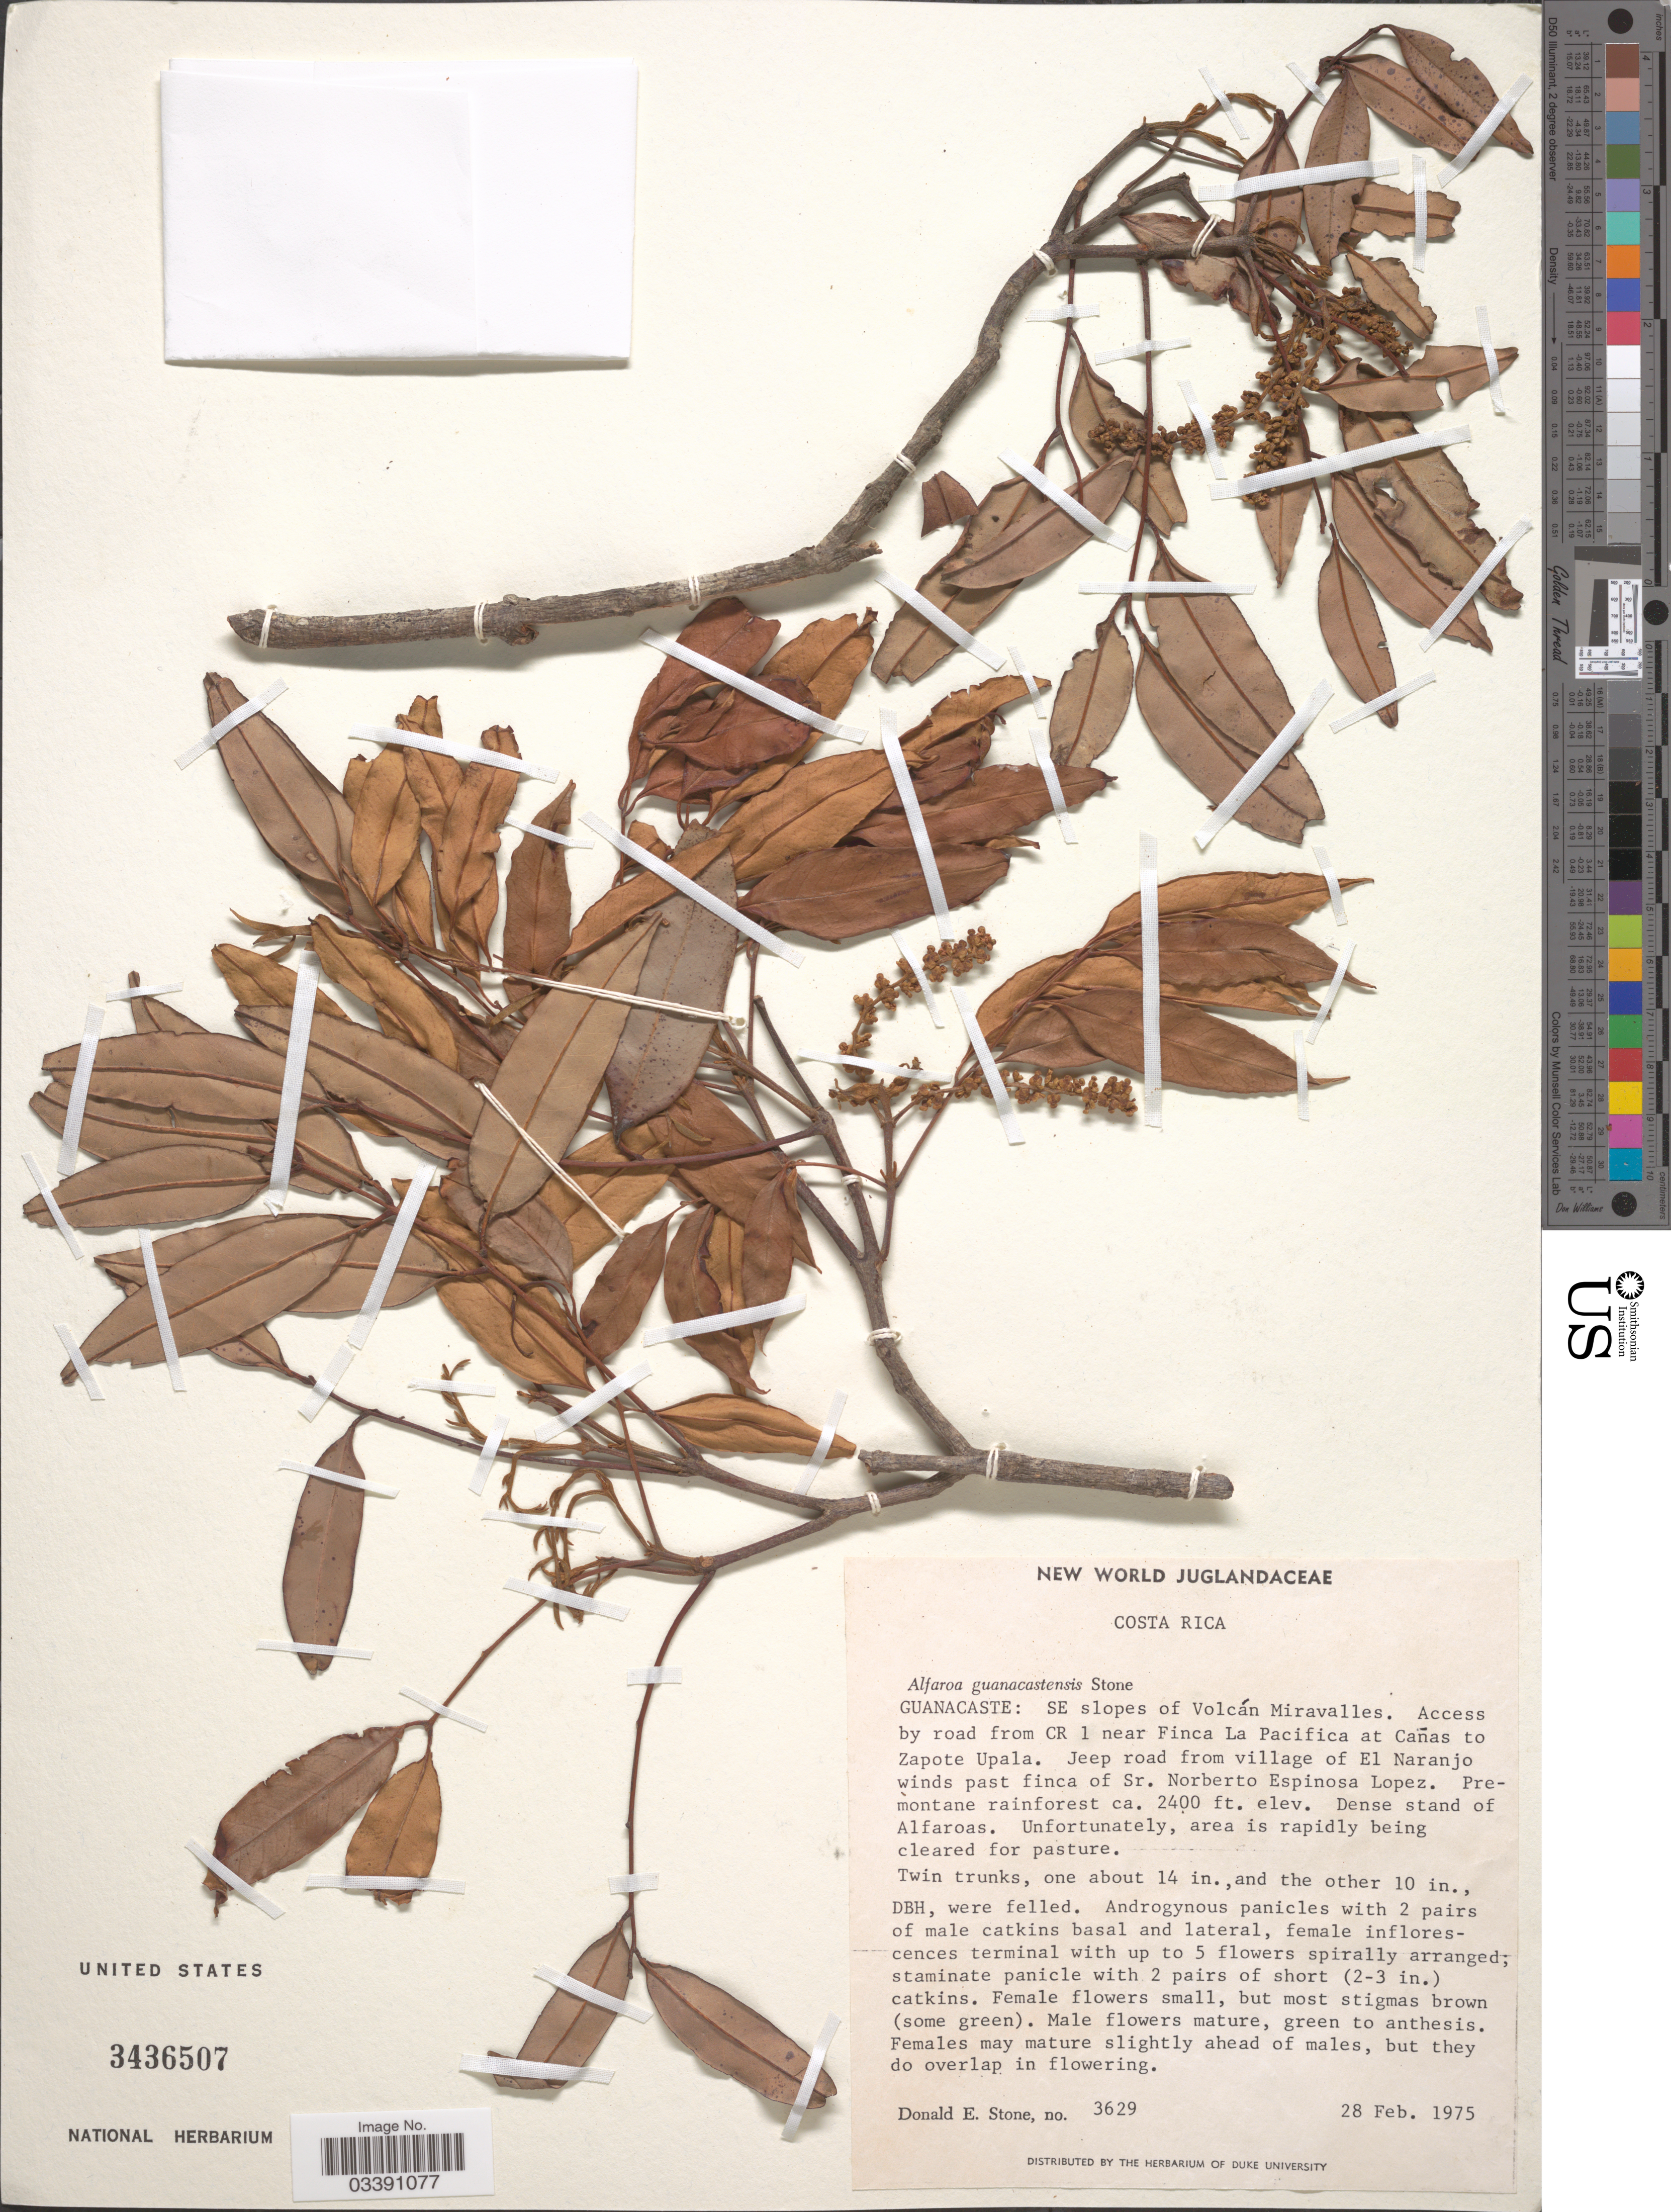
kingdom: Plantae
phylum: Tracheophyta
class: Magnoliopsida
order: Fagales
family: Juglandaceae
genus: Alfaroa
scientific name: Alfaroa guanacastensis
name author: D.E Stone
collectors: D. Stone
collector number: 3629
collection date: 1975-02-28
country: Costa Rica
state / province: Guanacaste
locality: SE slopes of Volcan Miravalles. Access by road from CR 1 near Finca La Pacifica at Canas to Zapote Upala. Jeep road from village of El Naranjo winds past finca of Sr. Norberto Espinosa Lopez.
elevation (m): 732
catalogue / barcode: US 3436507